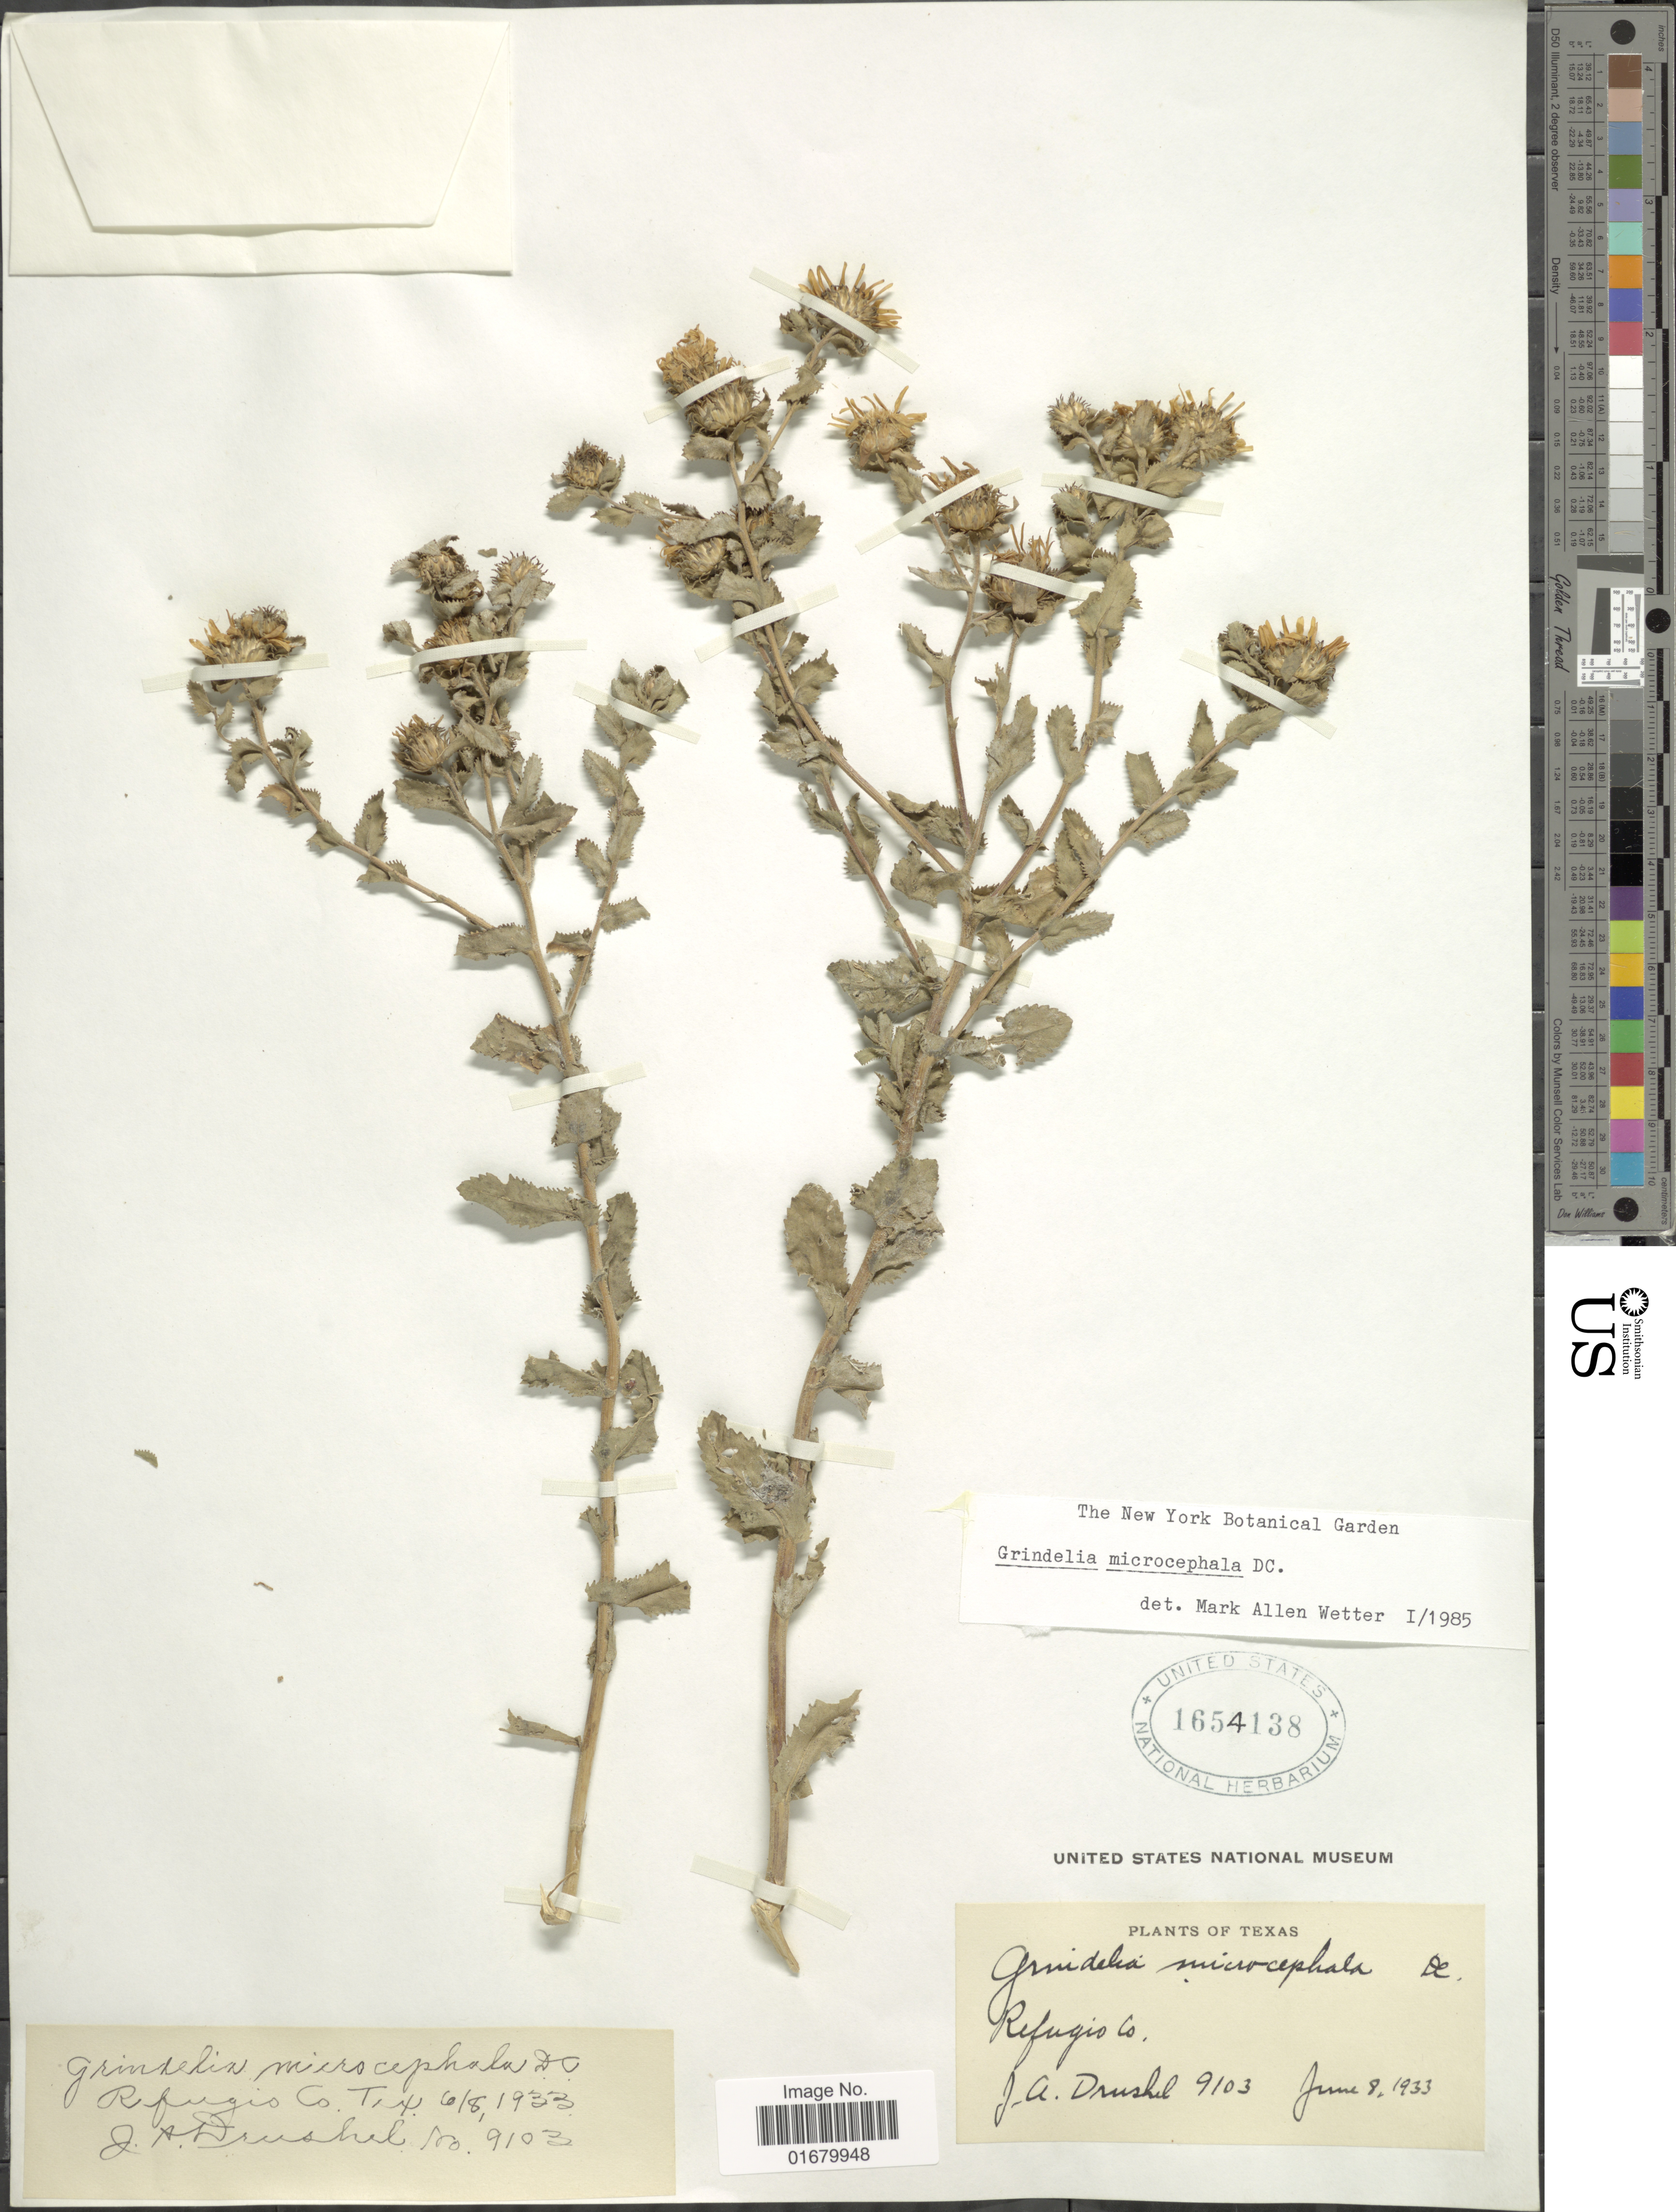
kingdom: Plantae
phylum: Tracheophyta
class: Magnoliopsida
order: Asterales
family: Asteraceae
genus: Grindelia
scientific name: Grindelia microcephala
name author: DC.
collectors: J. A. Drushel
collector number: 9103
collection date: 1933-06-08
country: United States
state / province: Texas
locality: Refugio Co.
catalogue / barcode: US 1654138